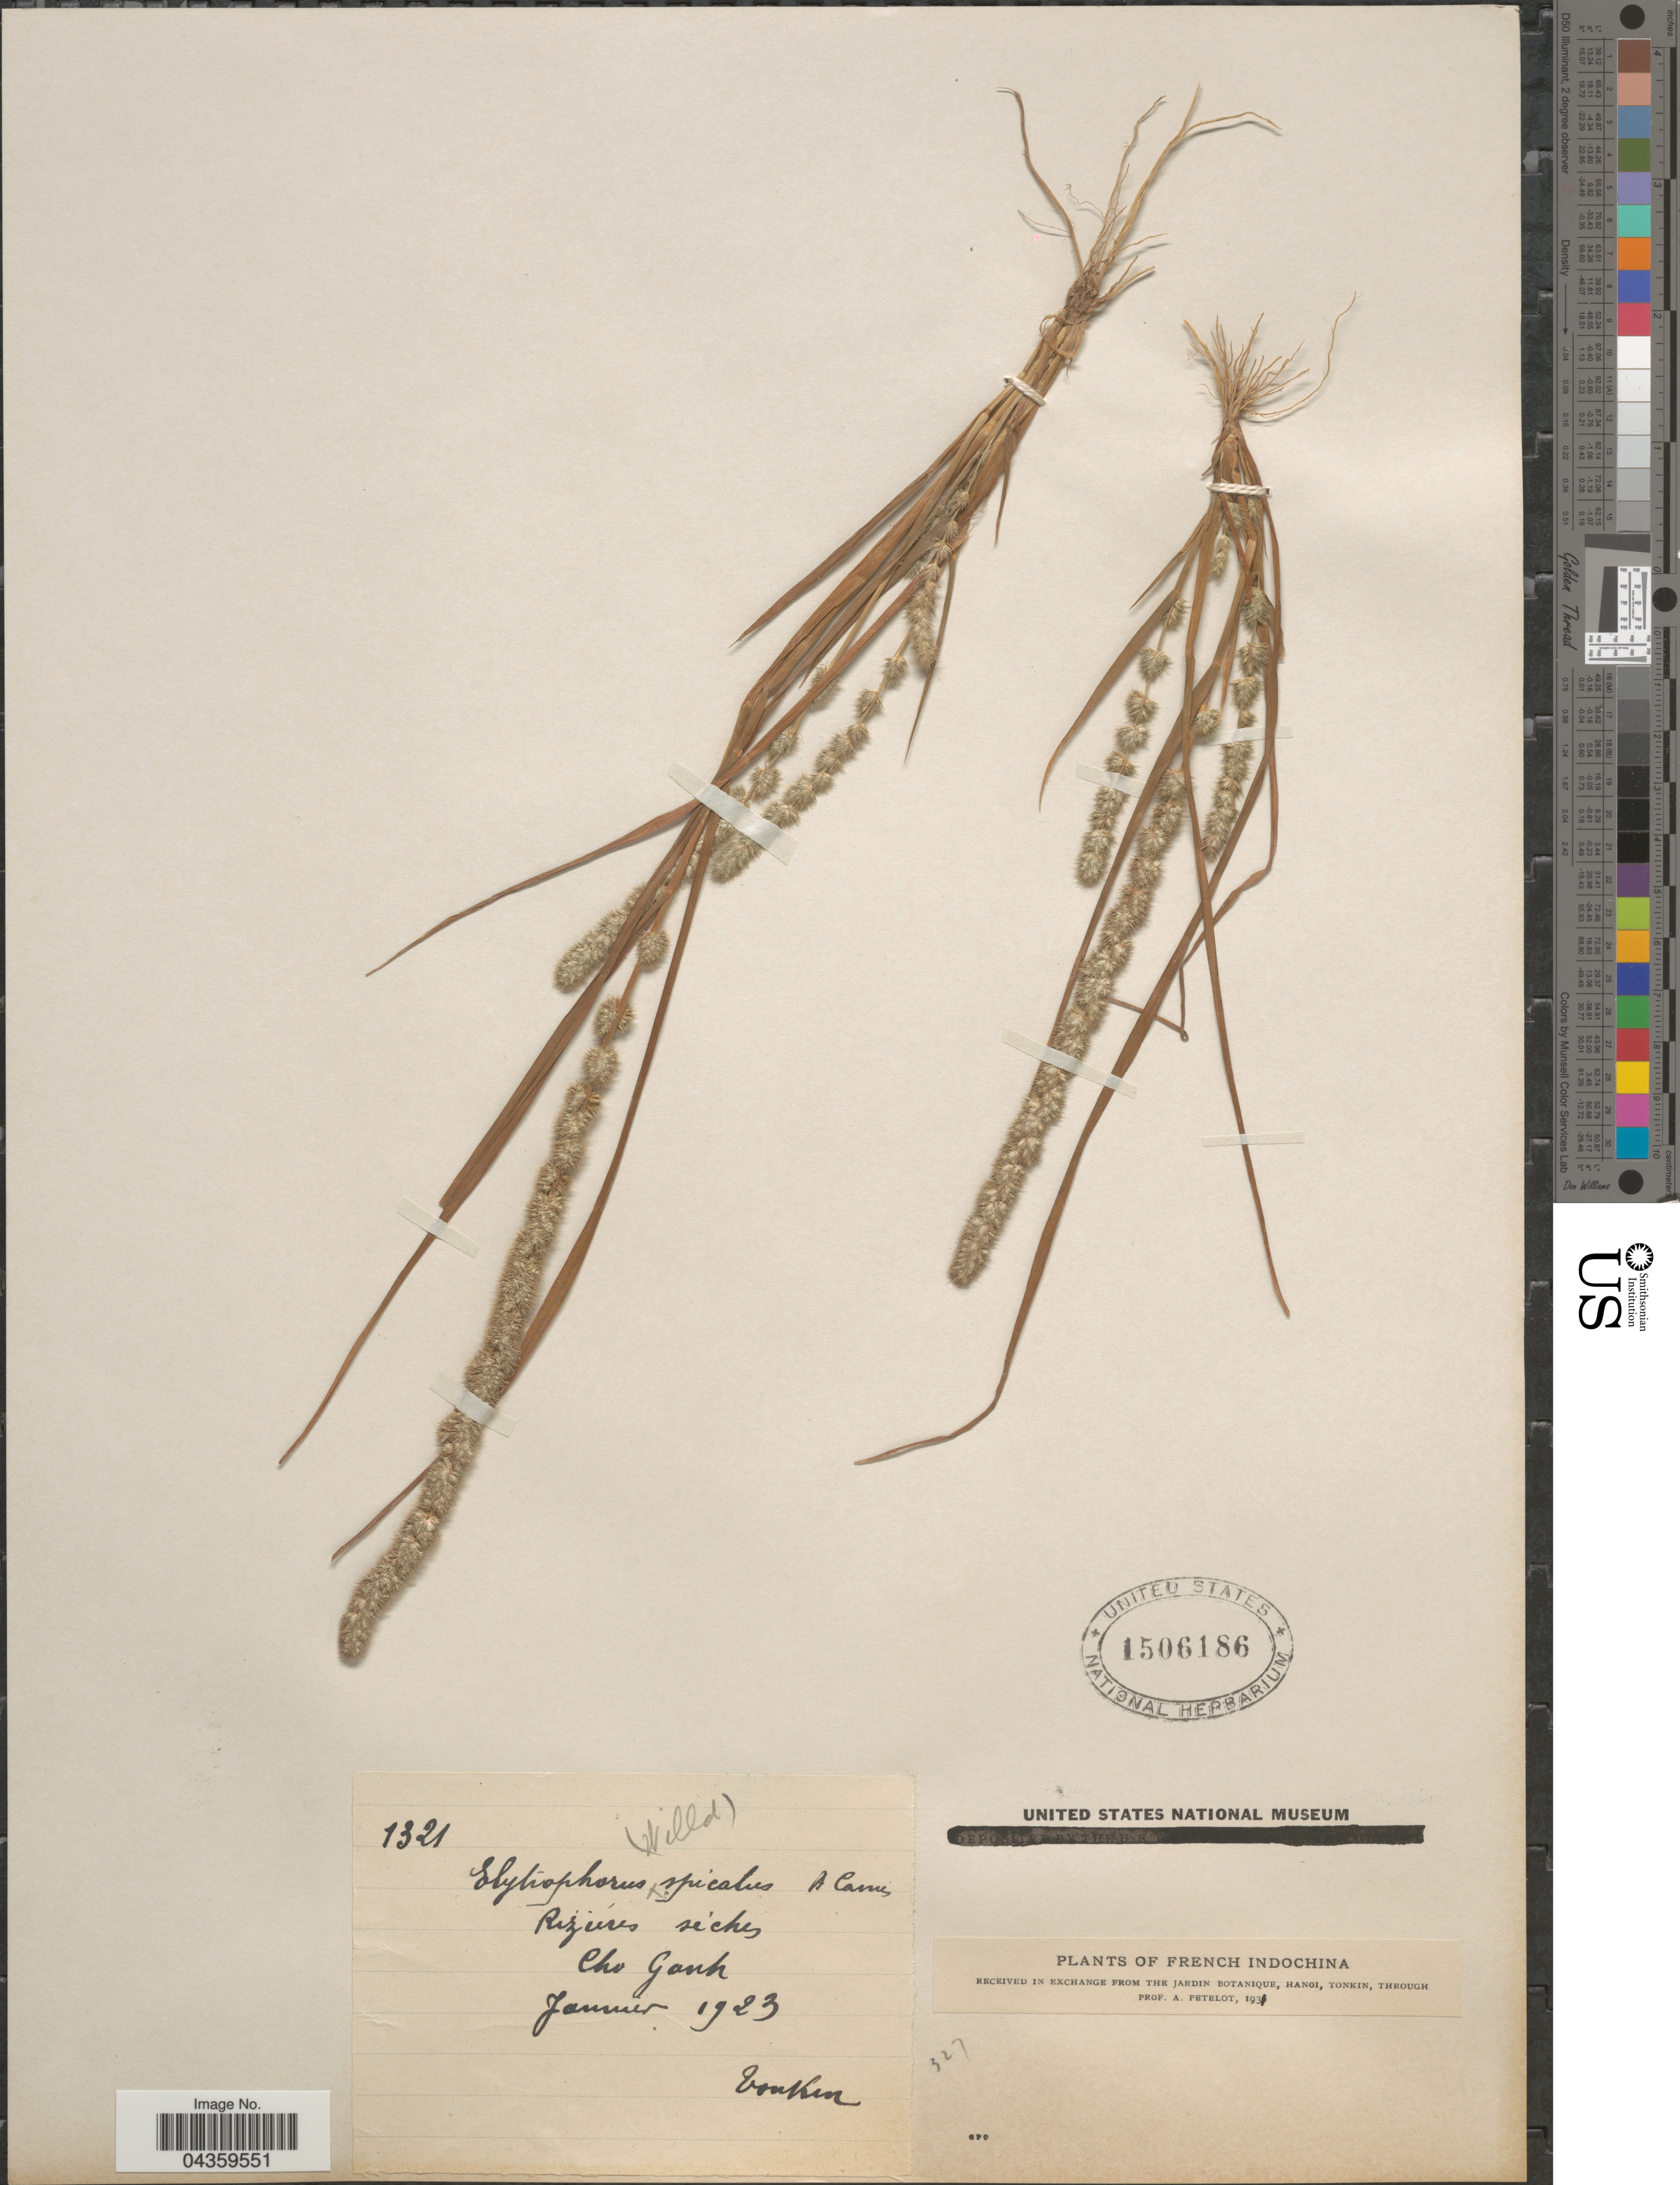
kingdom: Plantae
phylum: Tracheophyta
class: Liliopsida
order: Poales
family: Poaceae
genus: Elytrophorus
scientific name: Elytrophorus spicatus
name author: (Willd.) A. Camus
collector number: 1321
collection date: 1923-01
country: Vietnam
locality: Cho Ganh. Tonkin. Tonkin. Indochina.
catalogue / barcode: US 1506186